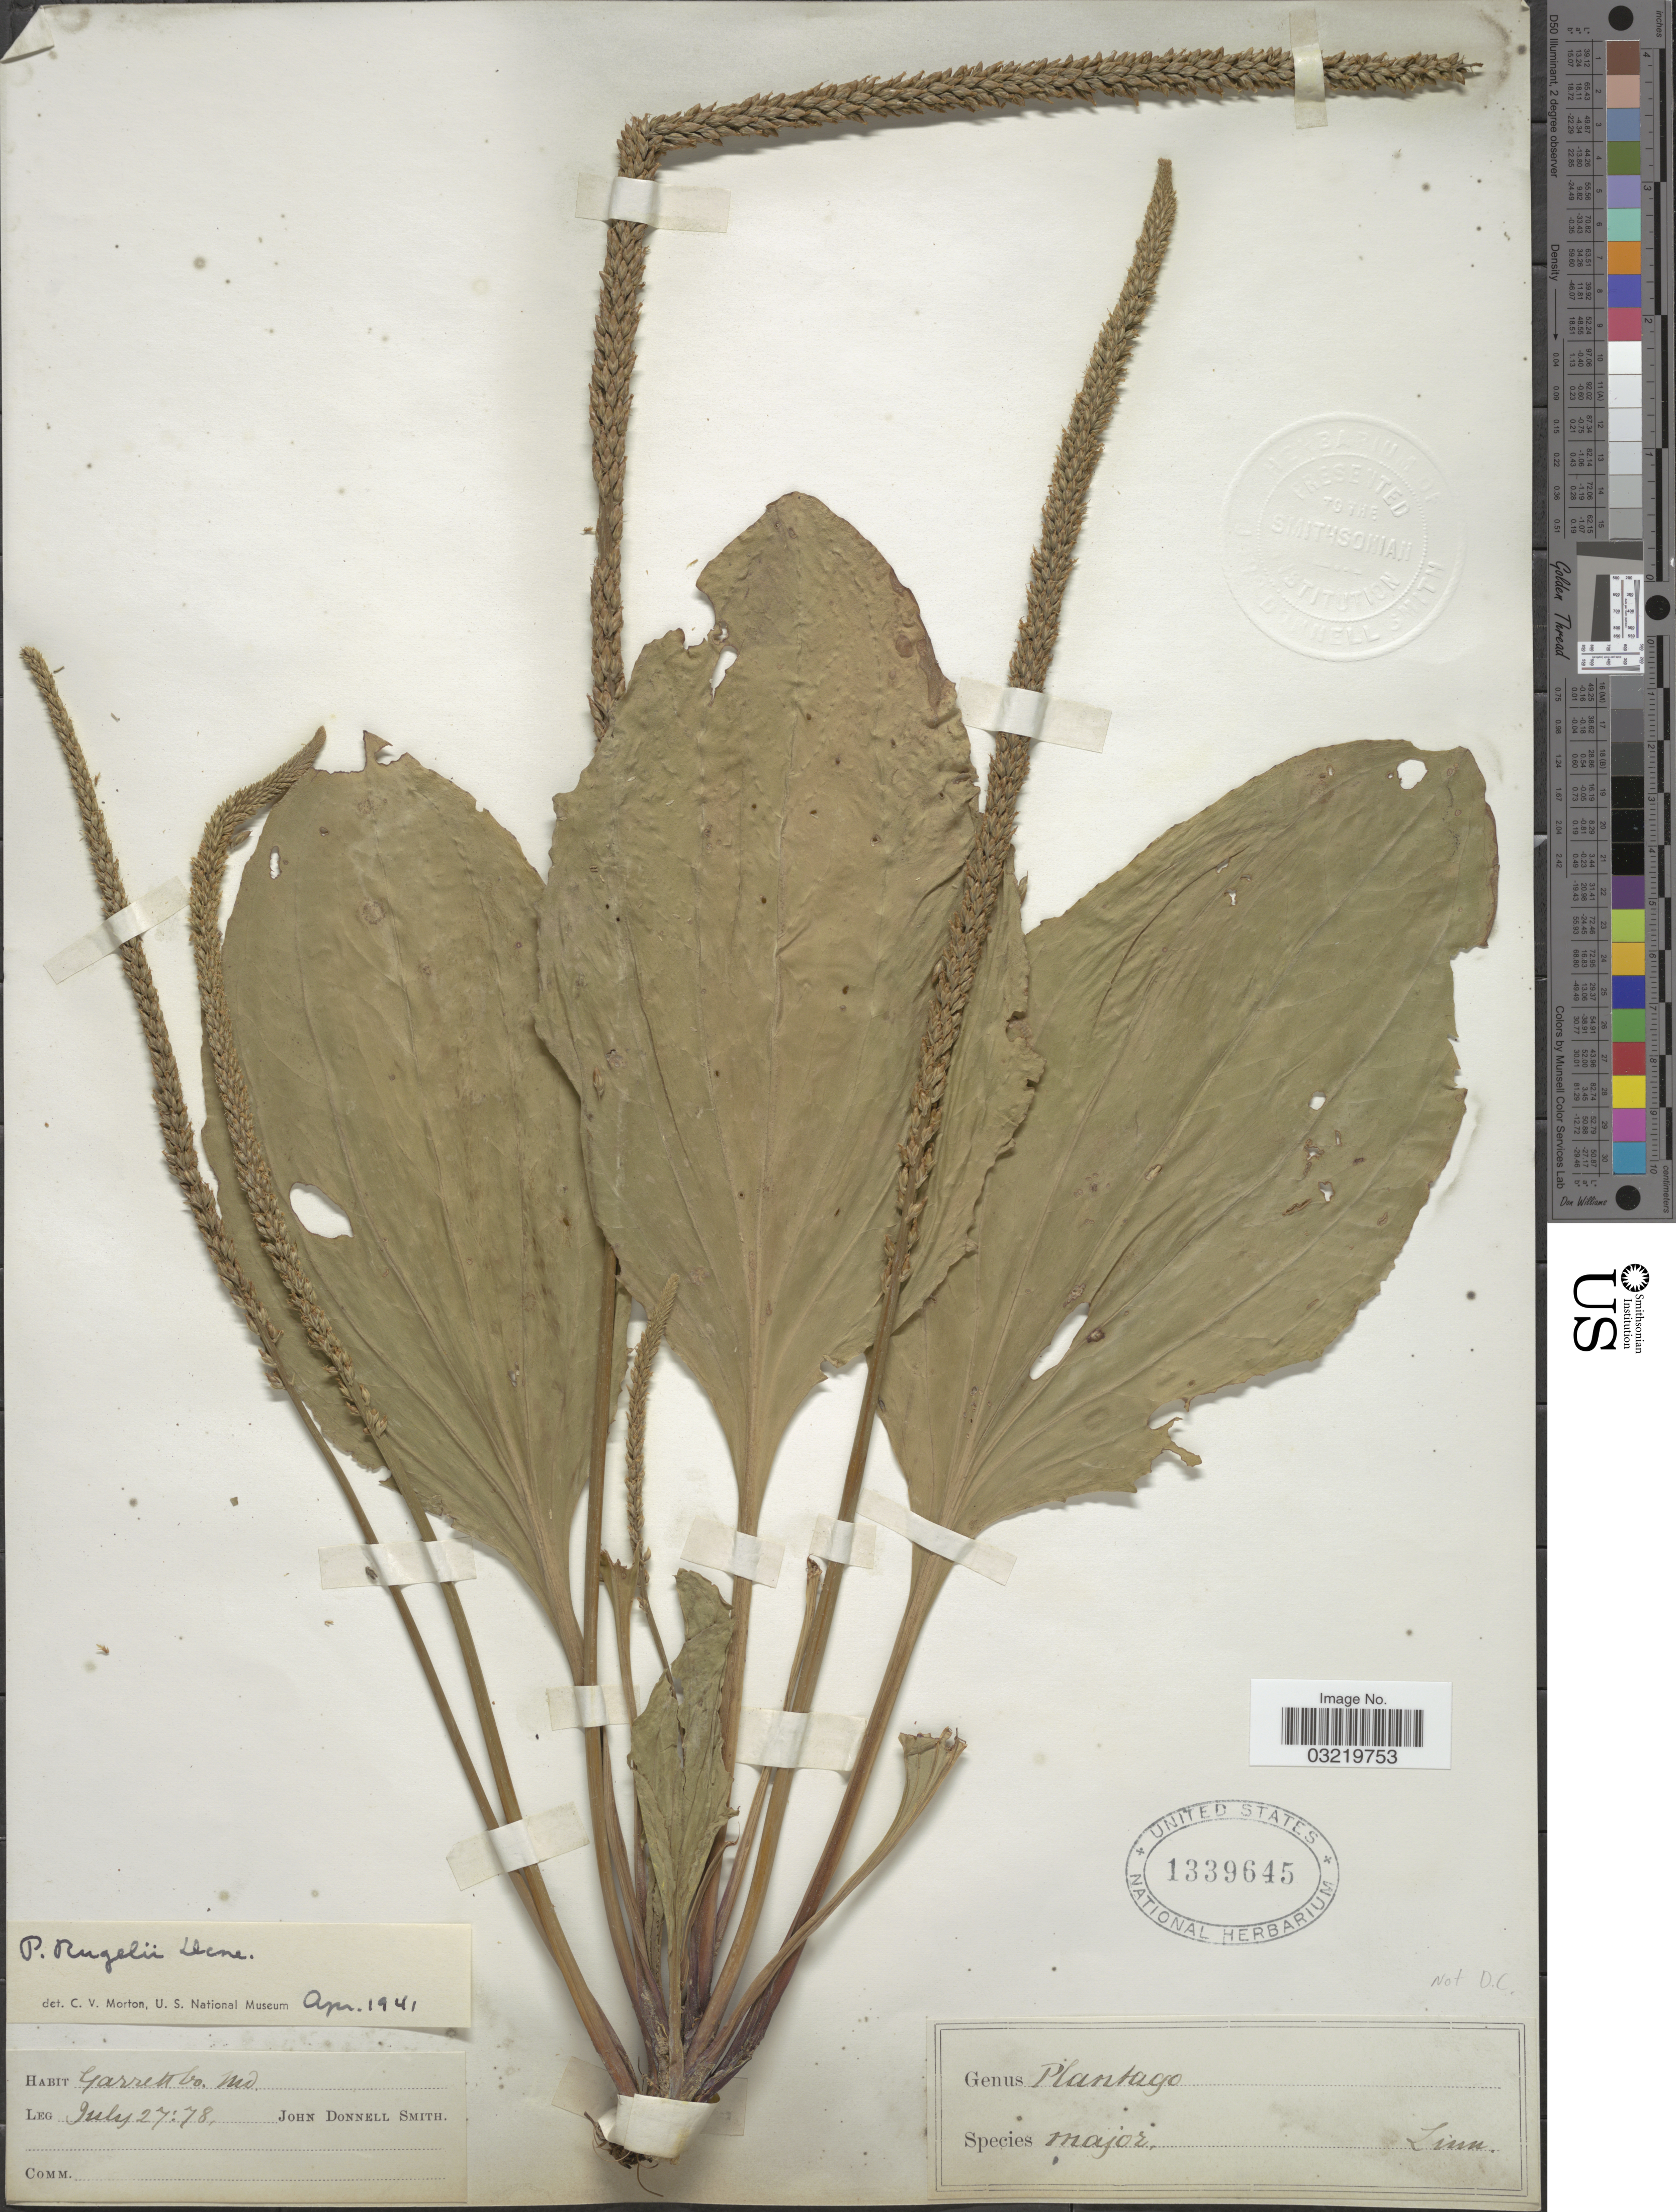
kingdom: Plantae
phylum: Tracheophyta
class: Magnoliopsida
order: Lamiales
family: Plantaginaceae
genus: Plantago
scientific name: Plantago rugelii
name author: Decne.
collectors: J. Donnell Smith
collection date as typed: Transcribed d/m/y: 27/7/78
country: United States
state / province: Maryland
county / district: Garrett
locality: Garrett Co.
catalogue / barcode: US 1339645